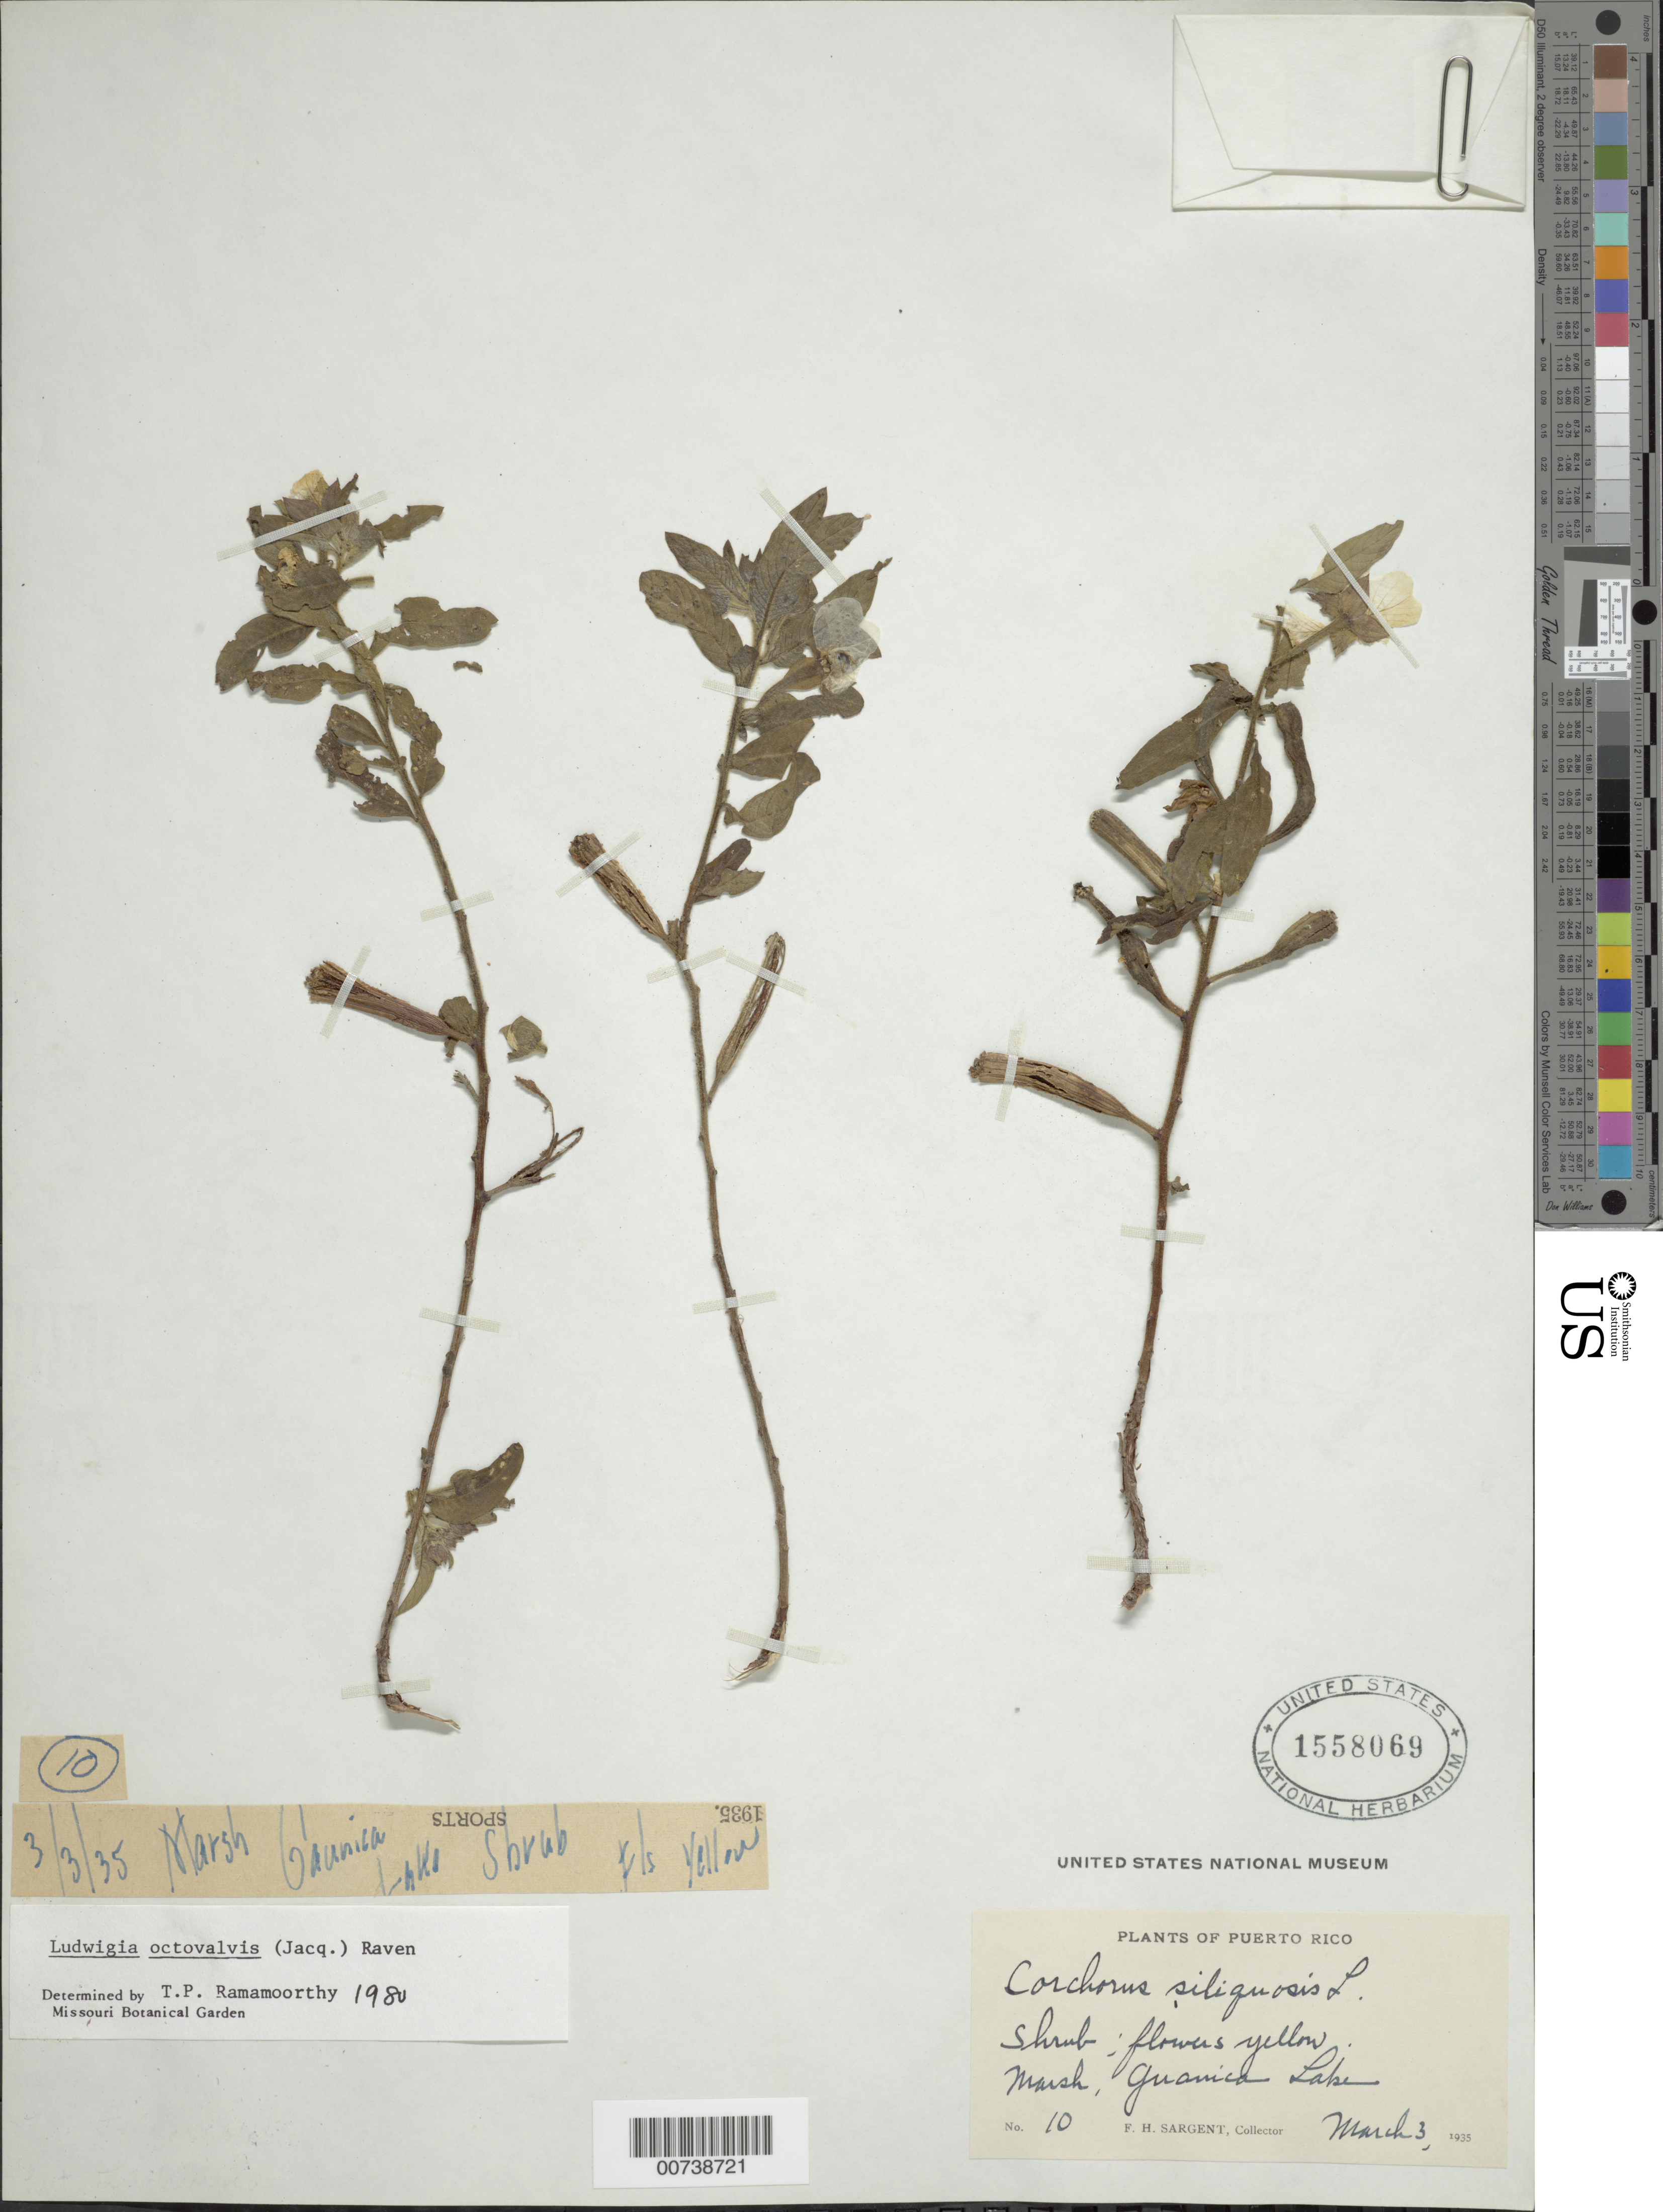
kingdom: Plantae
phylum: Tracheophyta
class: Magnoliopsida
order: Myrtales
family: Onagraceae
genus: Ludwigia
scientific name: Ludwigia octovalvis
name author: (Jacq.) P.H. Raven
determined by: Ramamoorthy, T. P.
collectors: F. H. Sargent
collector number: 10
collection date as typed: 03 Mar 1935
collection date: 1935-03-03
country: Puerto Rico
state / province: Guánica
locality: Guánica Lake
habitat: Marsh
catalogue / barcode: US 1558069